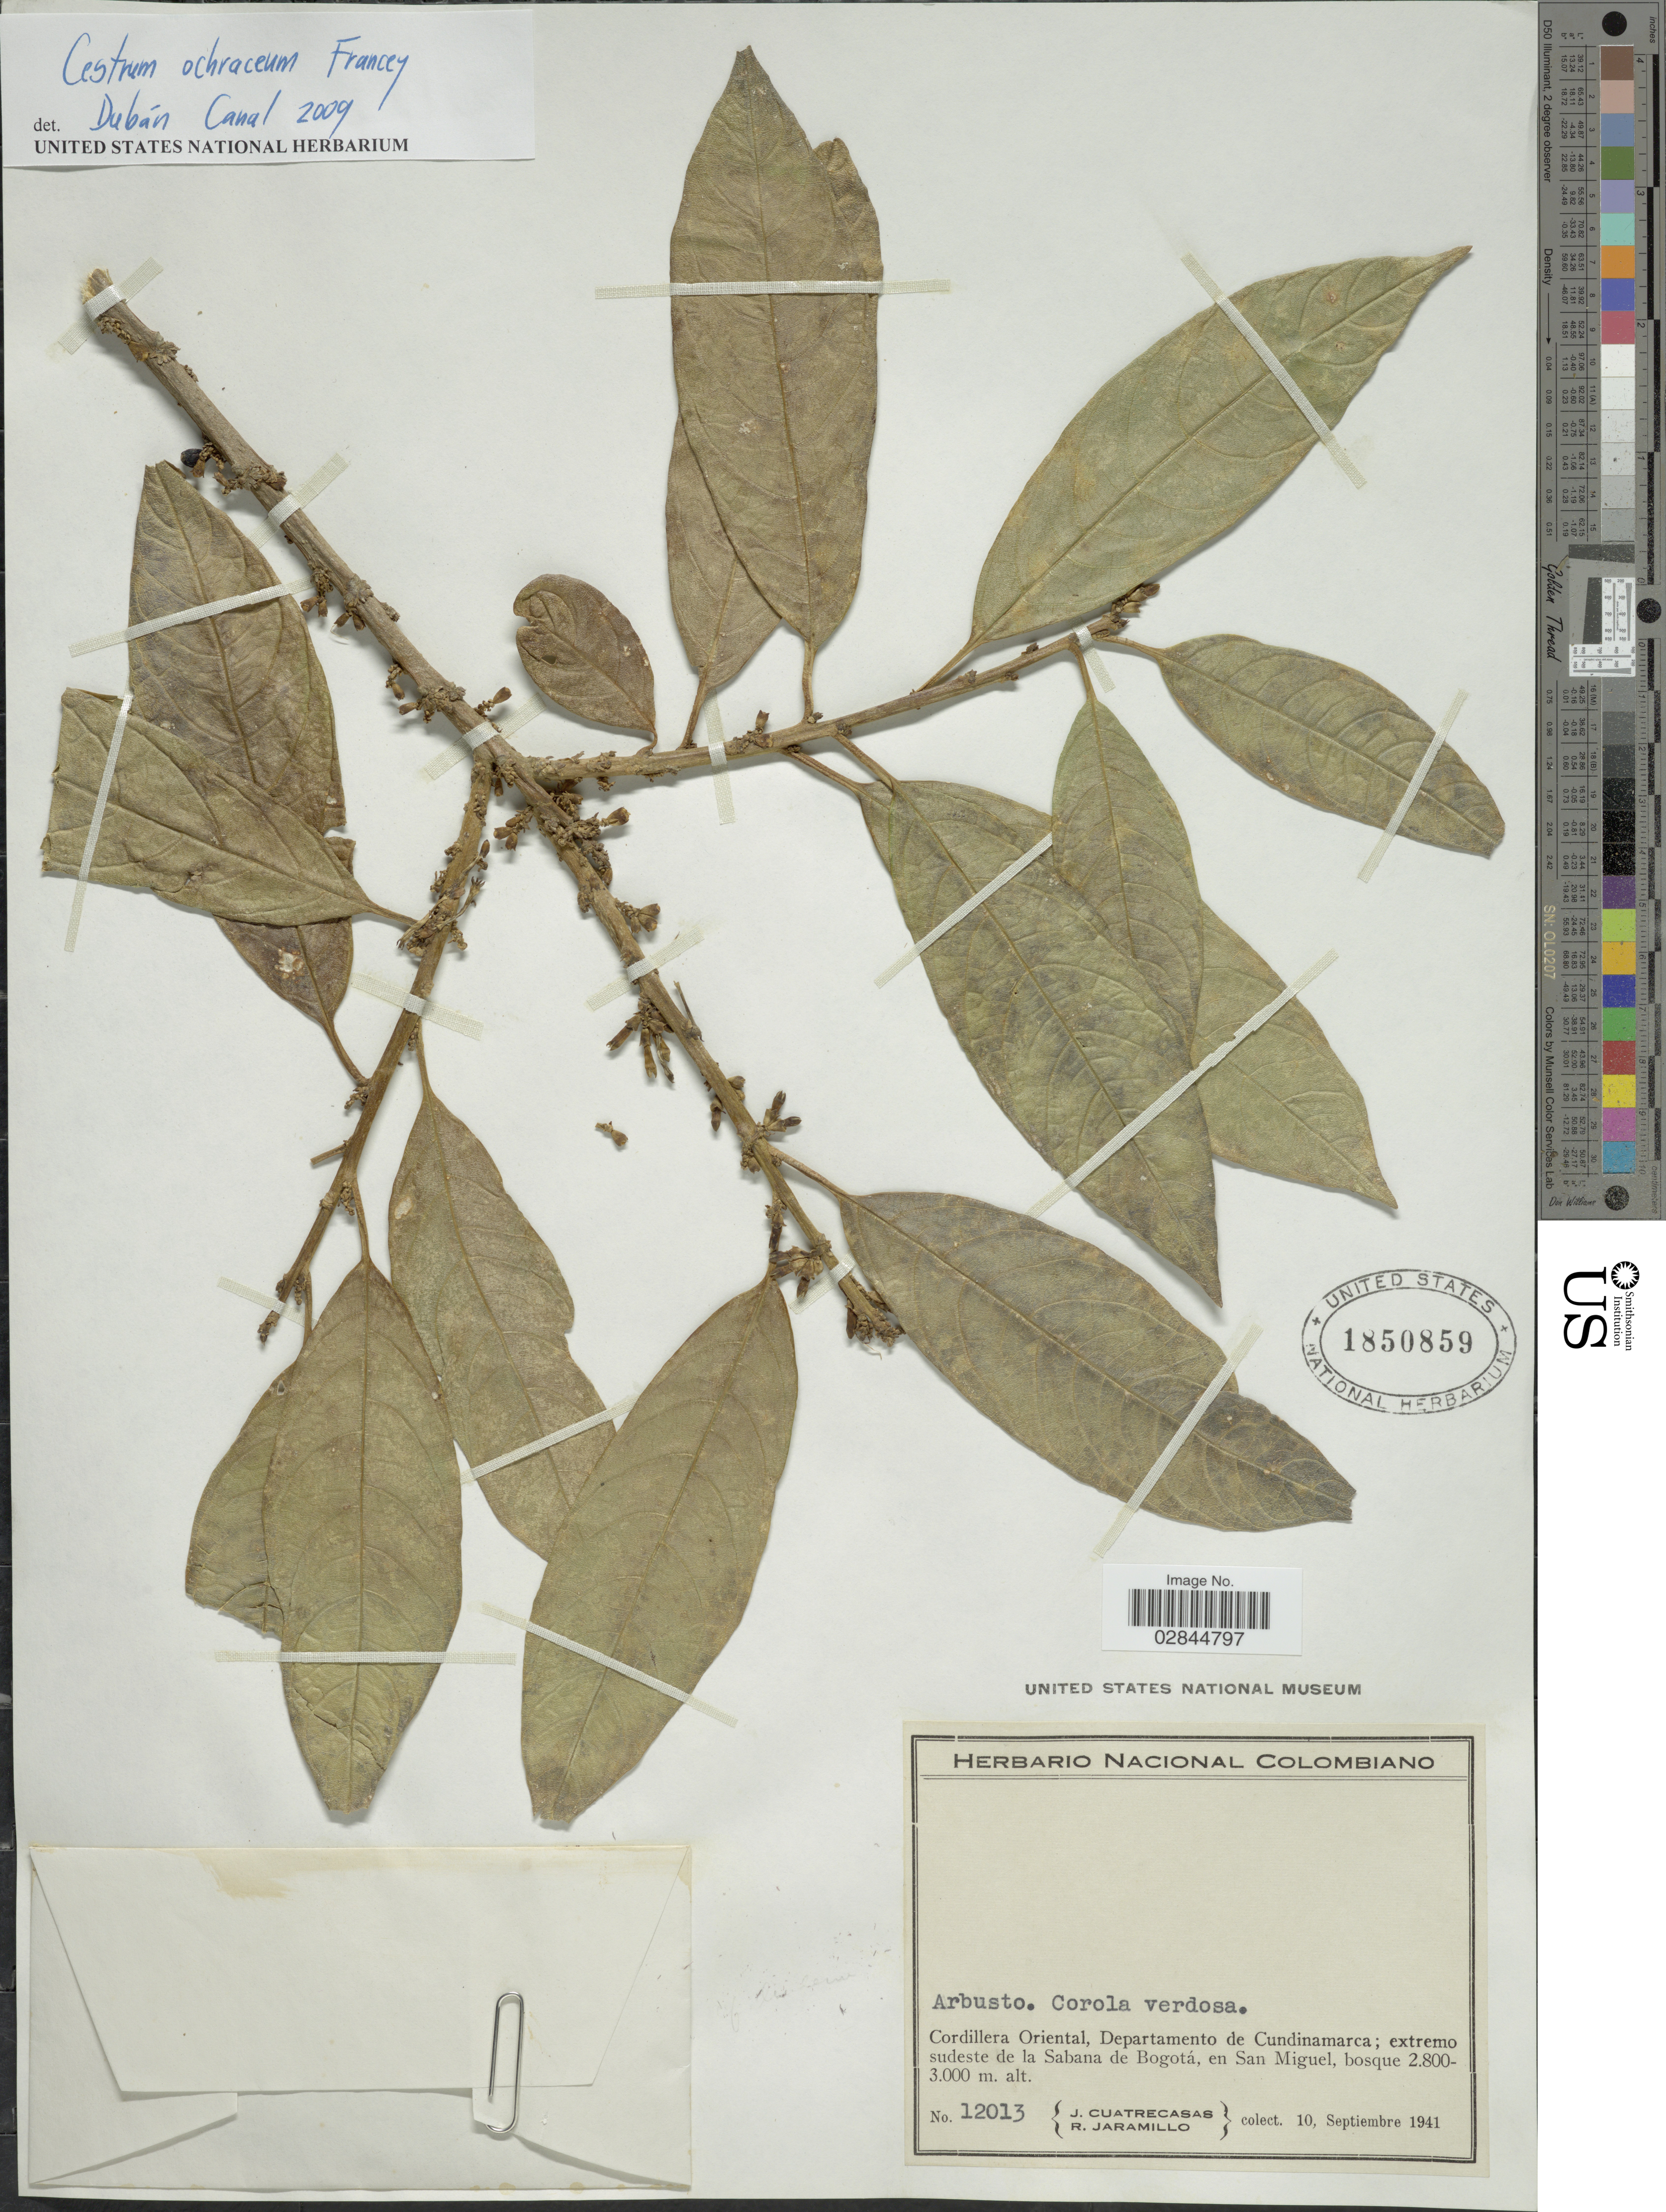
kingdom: Plantae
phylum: Tracheophyta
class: Magnoliopsida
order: Solanales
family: Solanaceae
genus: Cestrum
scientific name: Cestrum ochraceum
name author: Francey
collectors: J. Cuatrecasas & R. Jaramillo M.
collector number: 12013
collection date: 1941-09-10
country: Colombia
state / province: Cundinamarca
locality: Cordillera Oriental. Departamento de Cundinamarca; extremo sudeste de la Sabana de Bogotá, en San Miguel.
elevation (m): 2800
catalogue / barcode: US 1850859